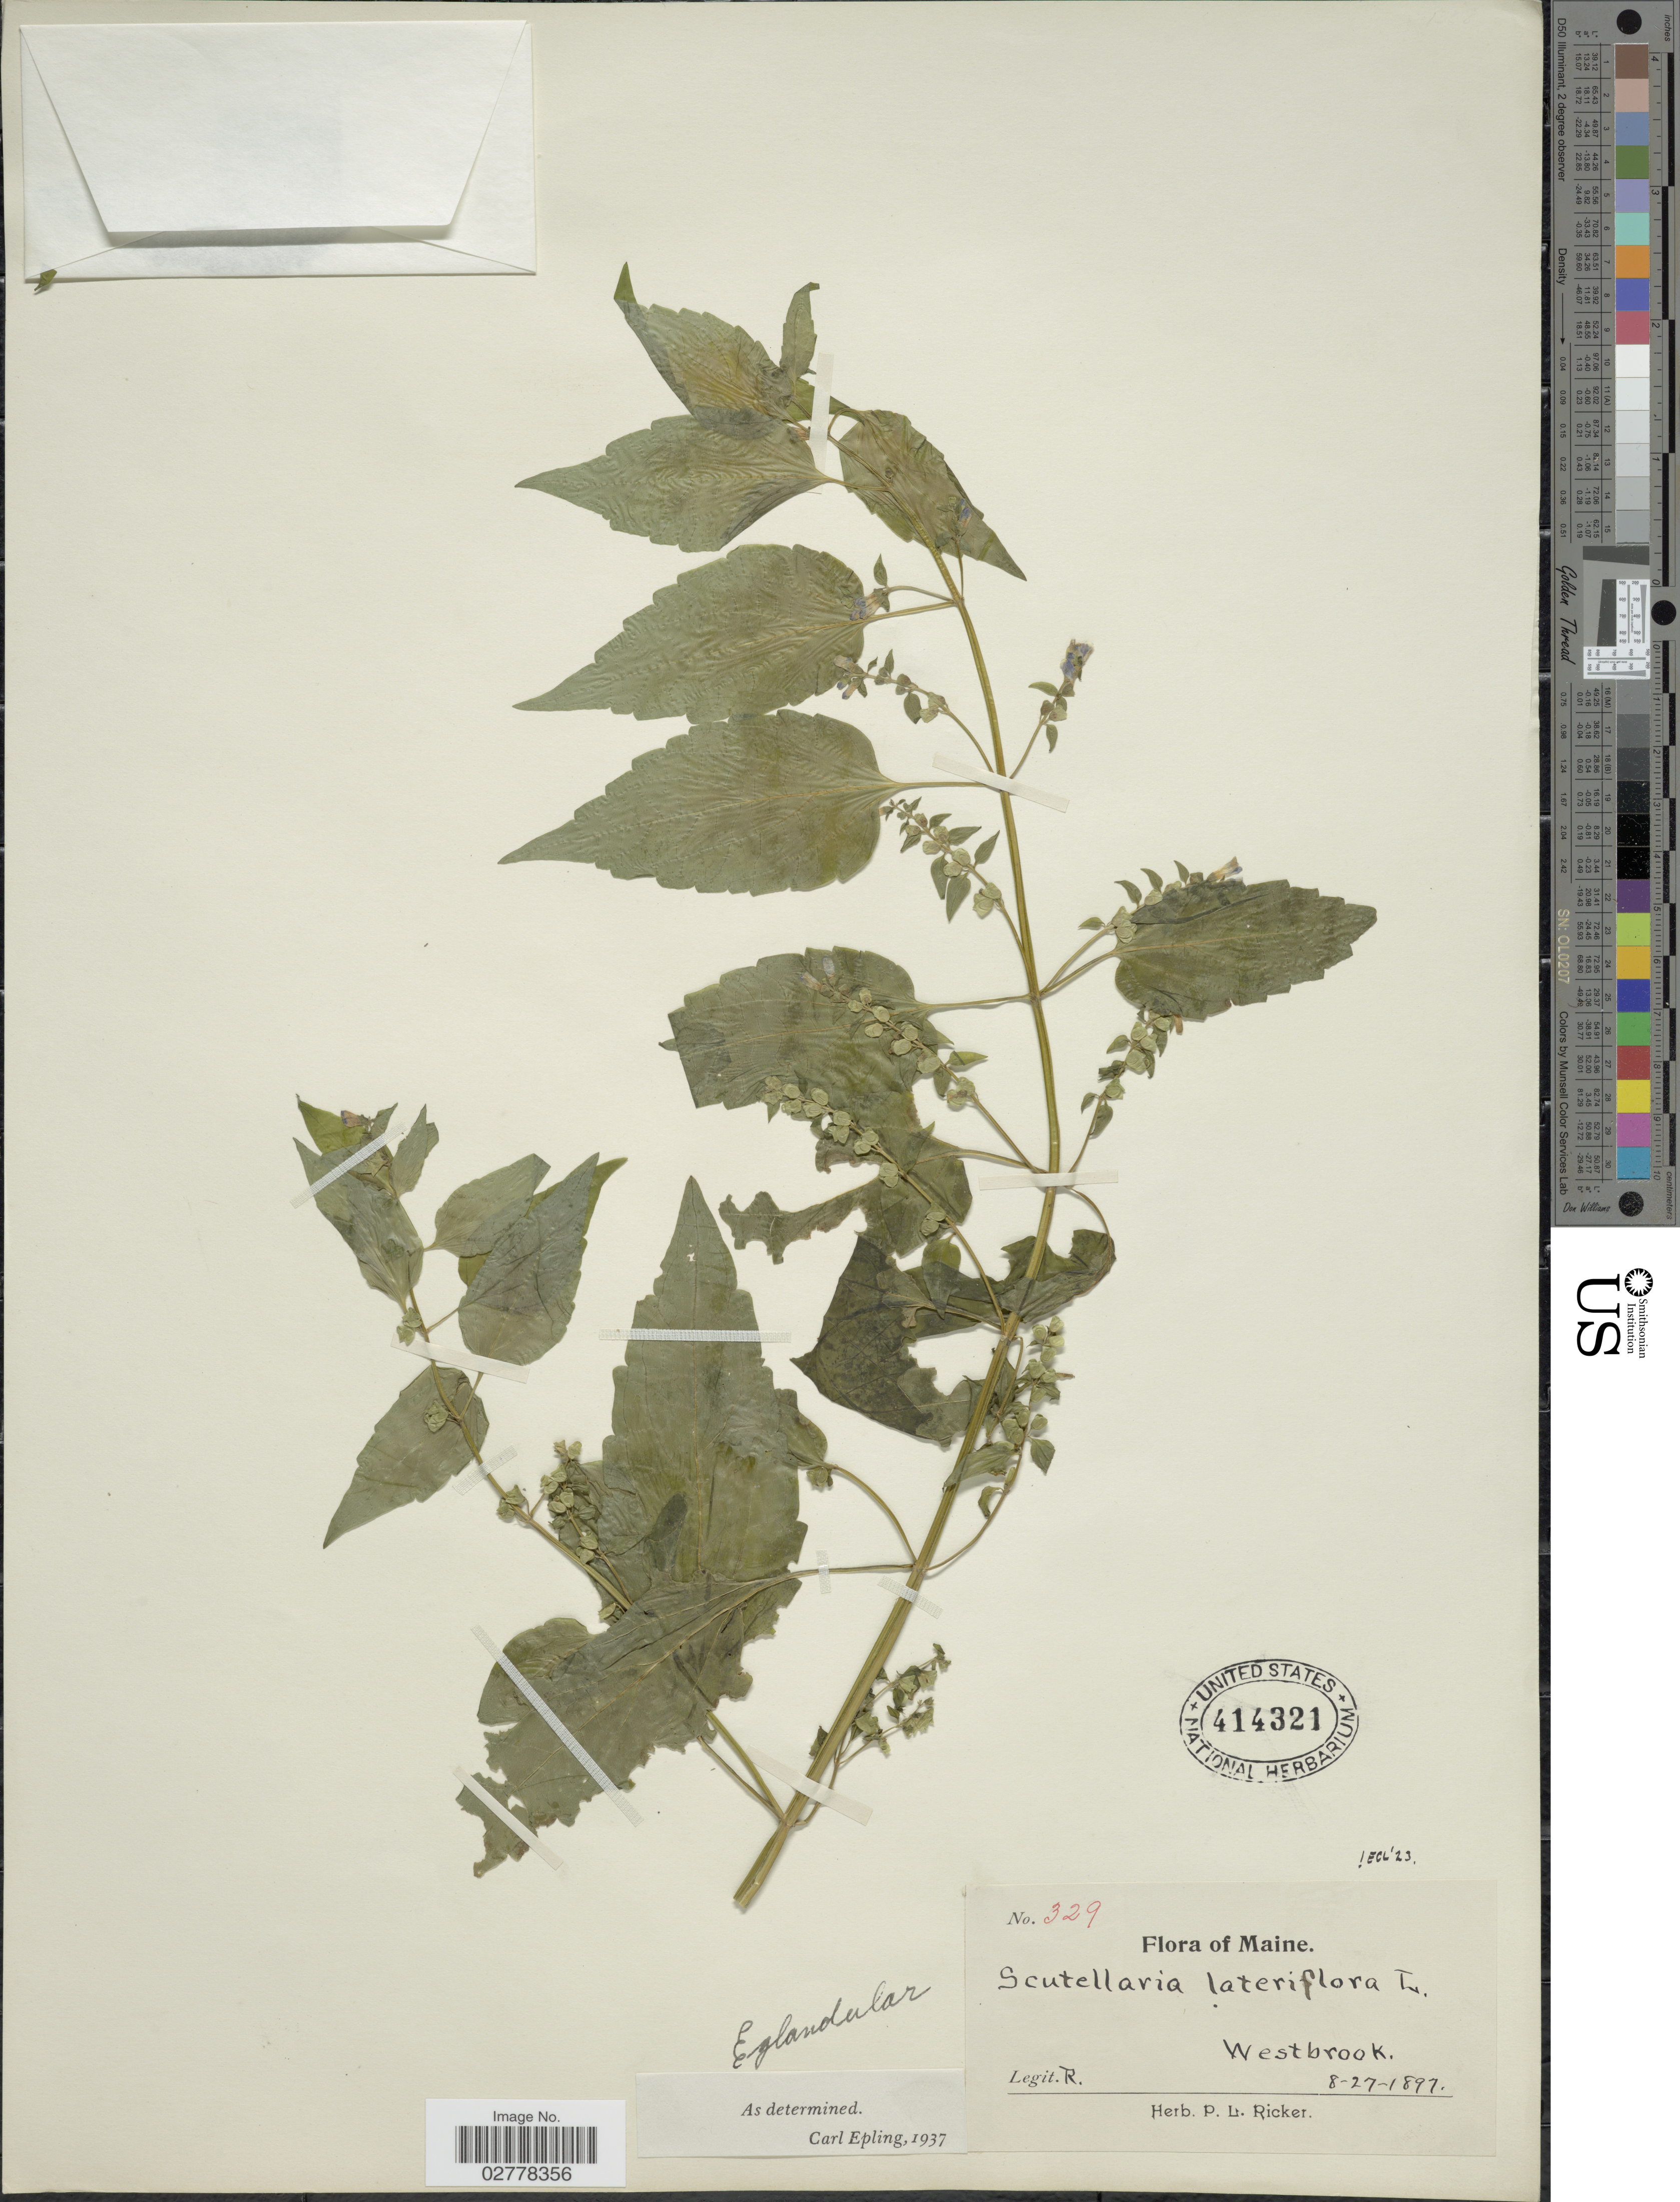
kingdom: Plantae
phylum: Tracheophyta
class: Magnoliopsida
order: Lamiales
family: Lamiaceae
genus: Scutellaria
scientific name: Scutellaria lateriflora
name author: L.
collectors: P. Ricker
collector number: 329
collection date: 1897-08-27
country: United States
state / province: Maine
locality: Westbrook.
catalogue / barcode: US 414321